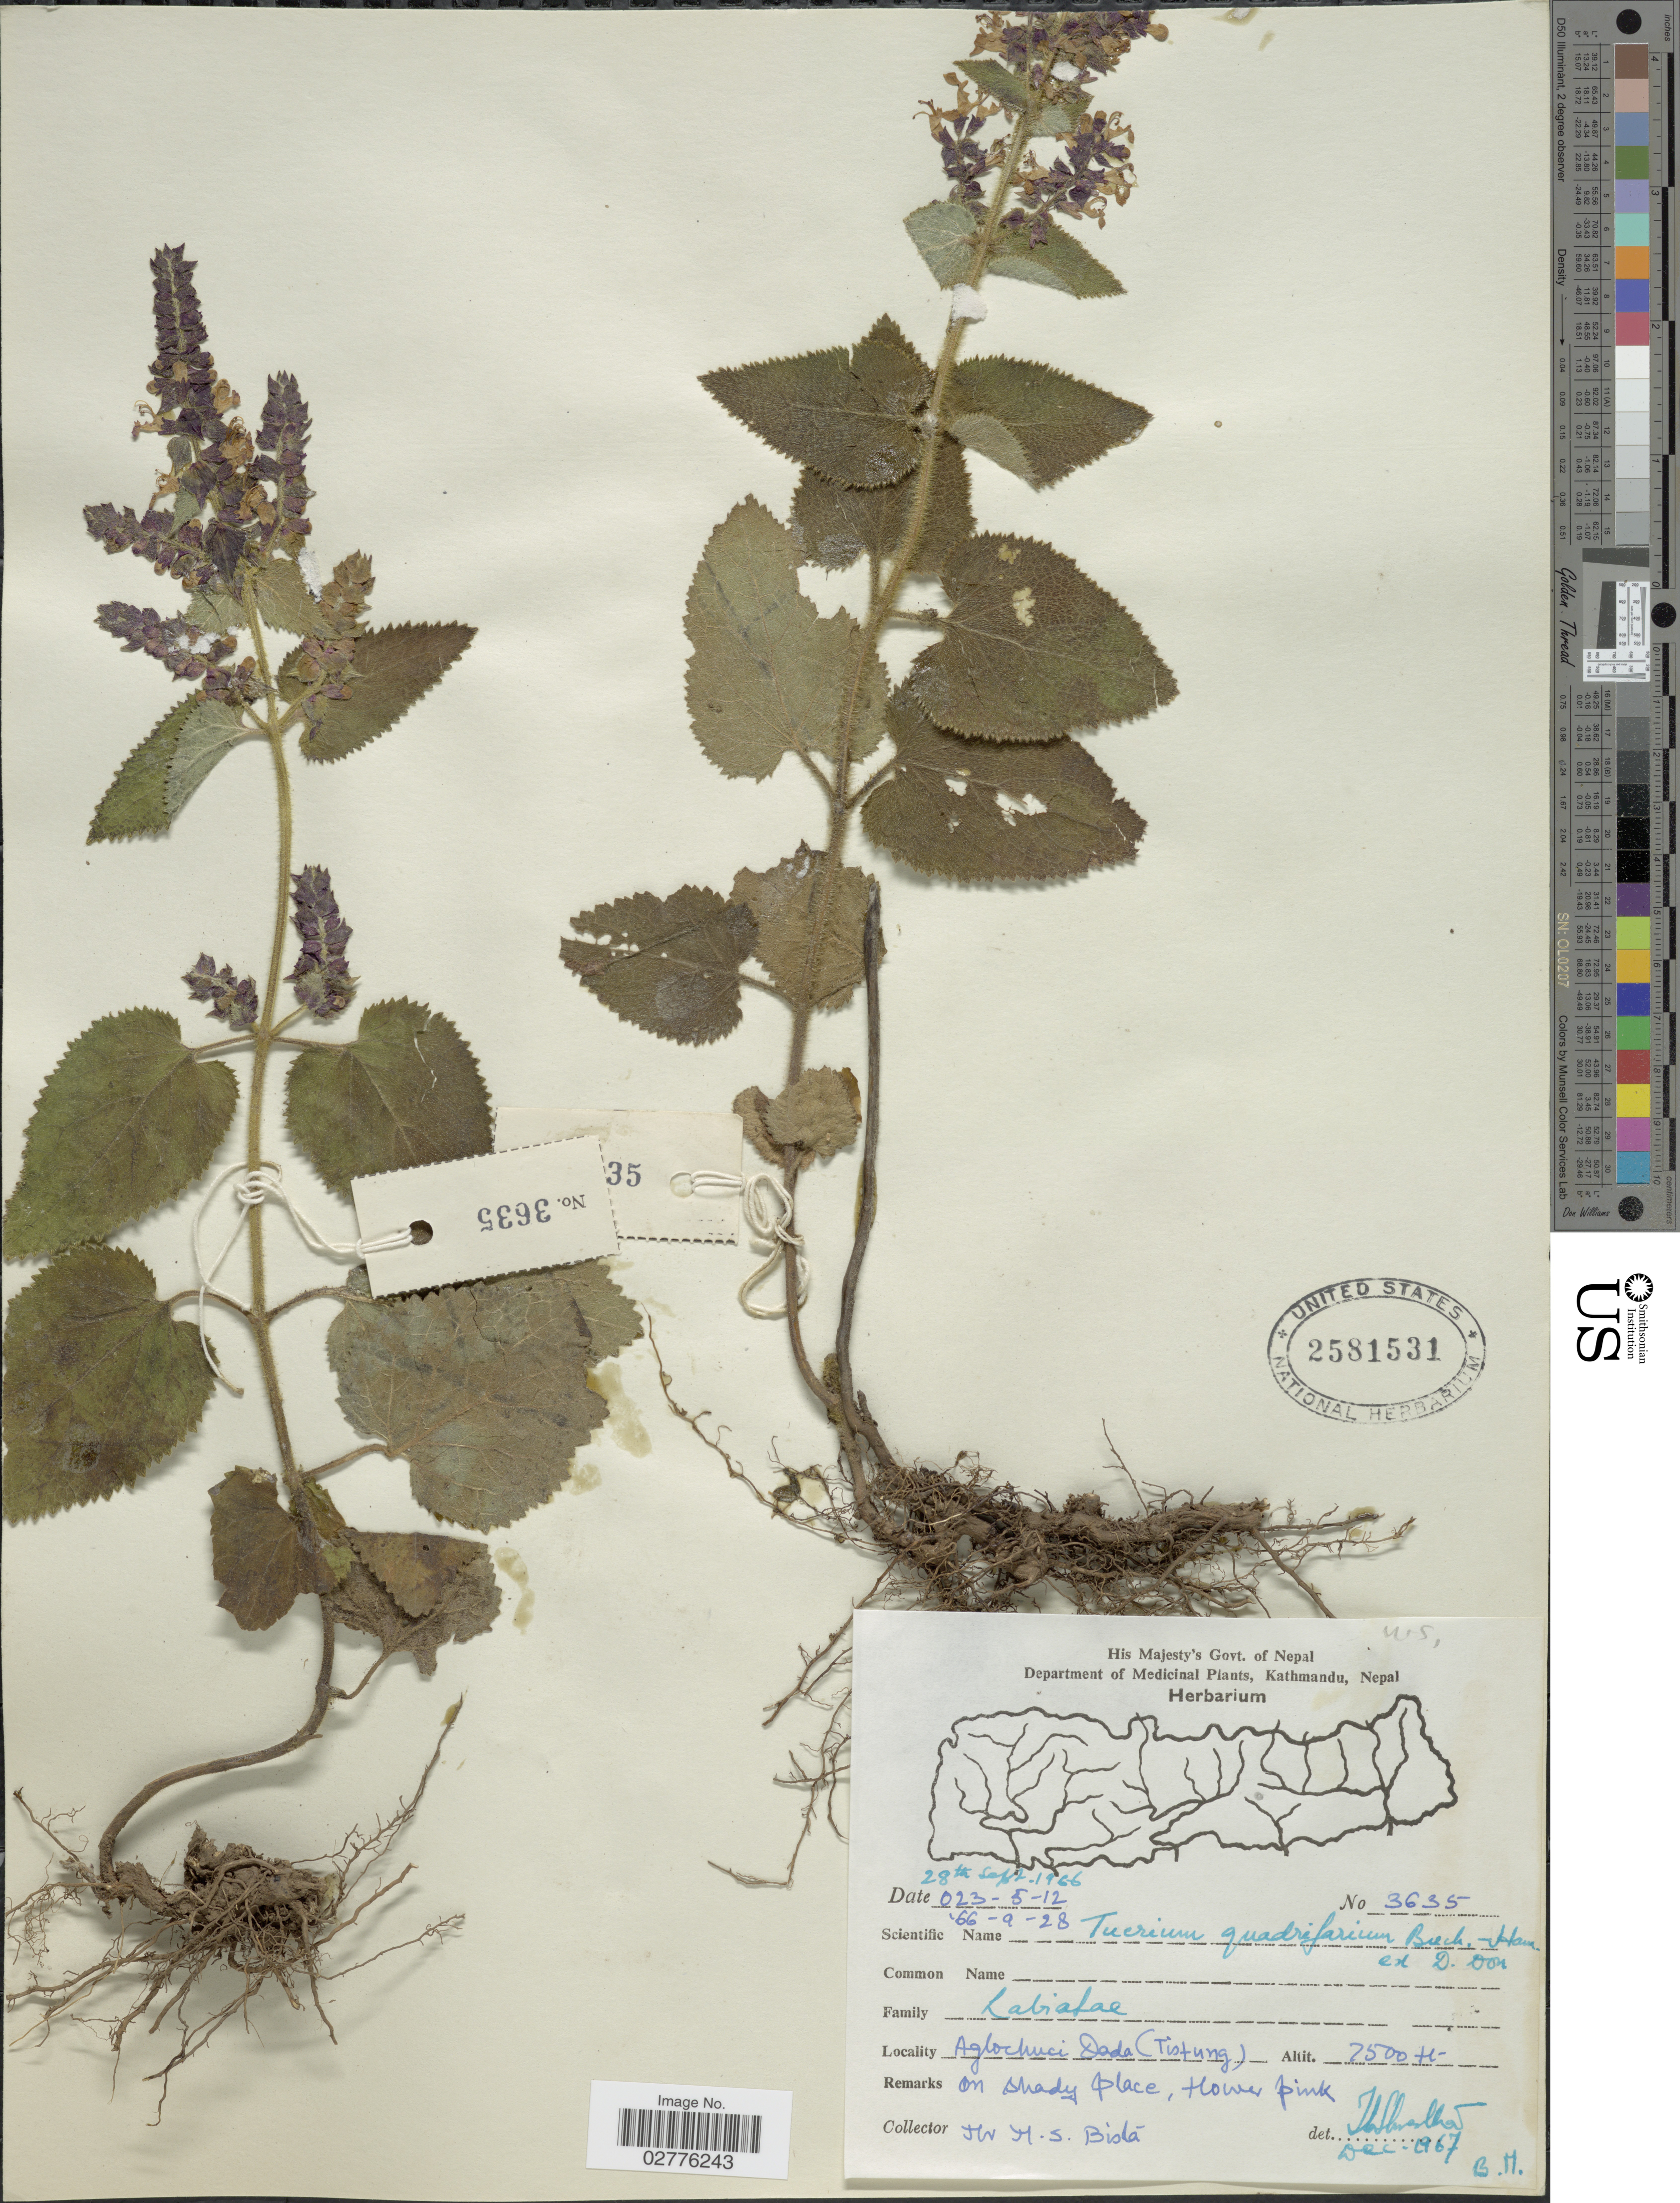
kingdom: Plantae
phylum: Tracheophyta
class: Magnoliopsida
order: Lamiales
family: Lamiaceae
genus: Teucrium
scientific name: Teucrium quadrifarium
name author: Buch.-Ham. ex D. Don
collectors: M. Bista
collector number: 3635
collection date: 1966-09-28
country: Nepal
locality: Aglochuci Doda (Tistung)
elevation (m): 2286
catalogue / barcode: US 2581531